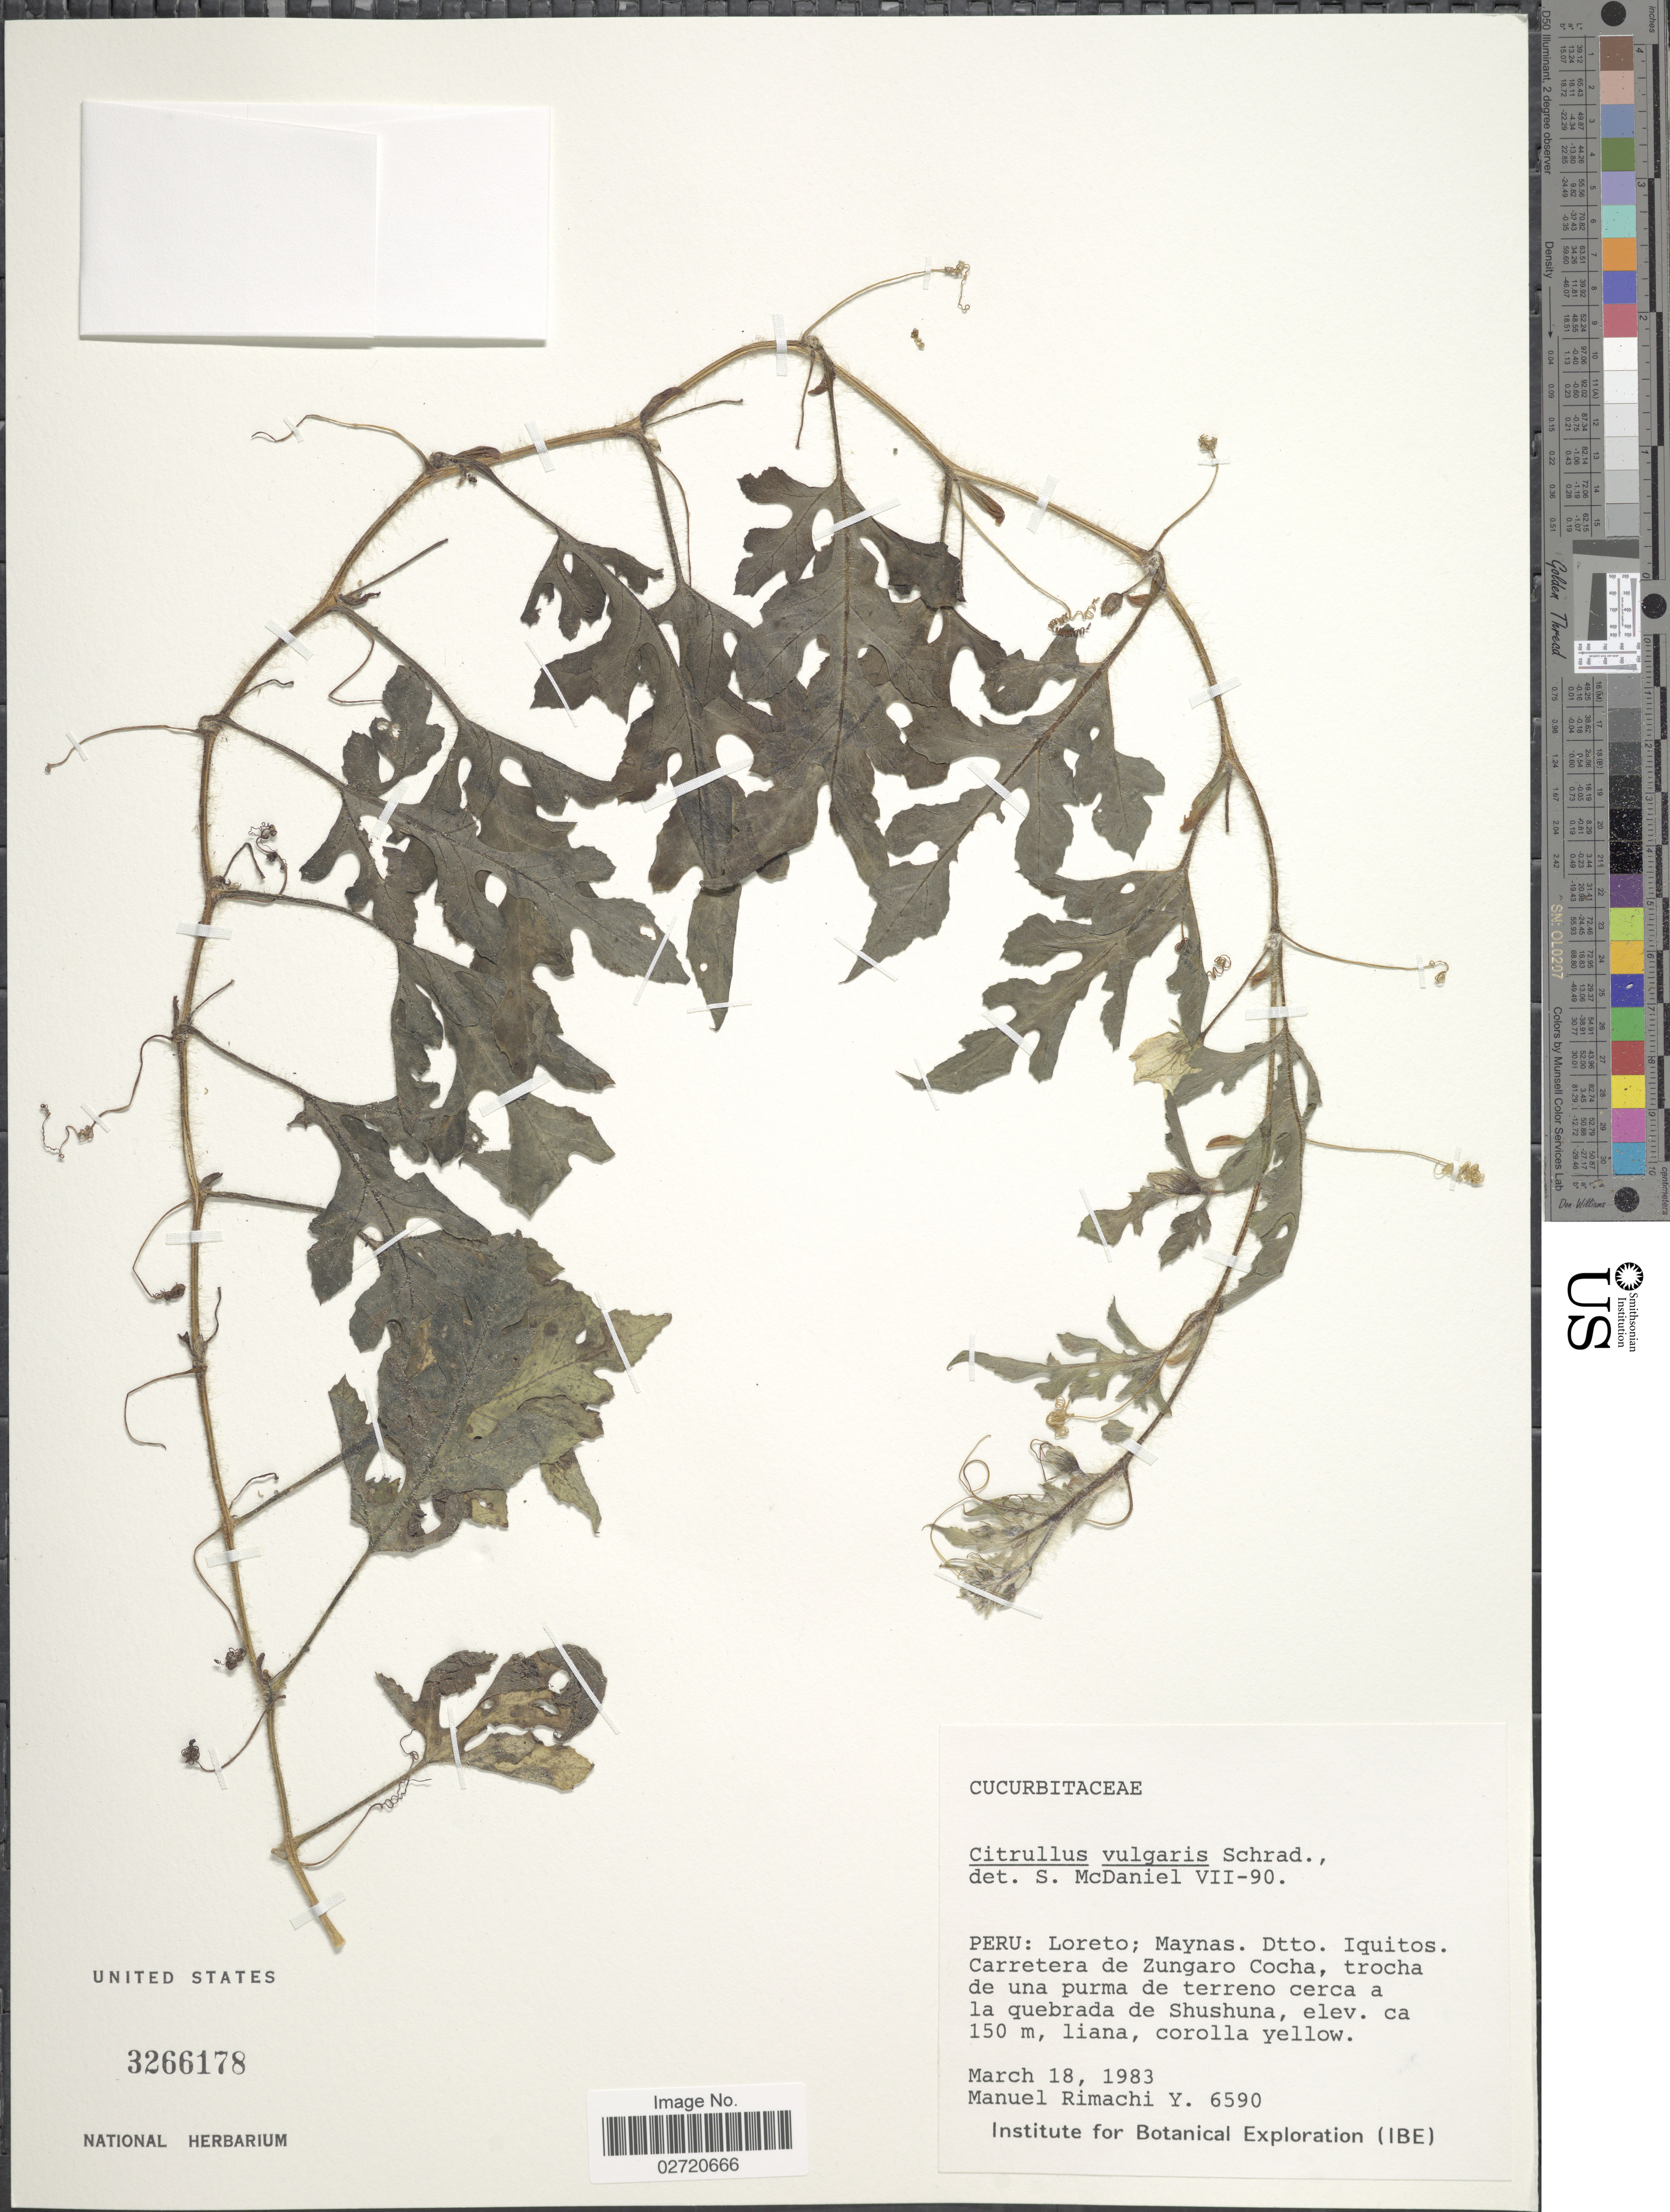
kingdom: Plantae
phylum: Tracheophyta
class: Magnoliopsida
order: Cucurbitales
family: Cucurbitaceae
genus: Citrullus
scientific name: Citrullus lanatus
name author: (Thunb.) Matsum. & Nakai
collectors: M. Rimachi Y.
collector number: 6590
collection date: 1983-03-18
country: Peru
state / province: Loreto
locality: Maynas. Dtto. Iquitos. Carretera de Zungaro Cocha, trocha de una purma de terreno cerca a la quebrada de Shushuna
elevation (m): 150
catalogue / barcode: US 3266178